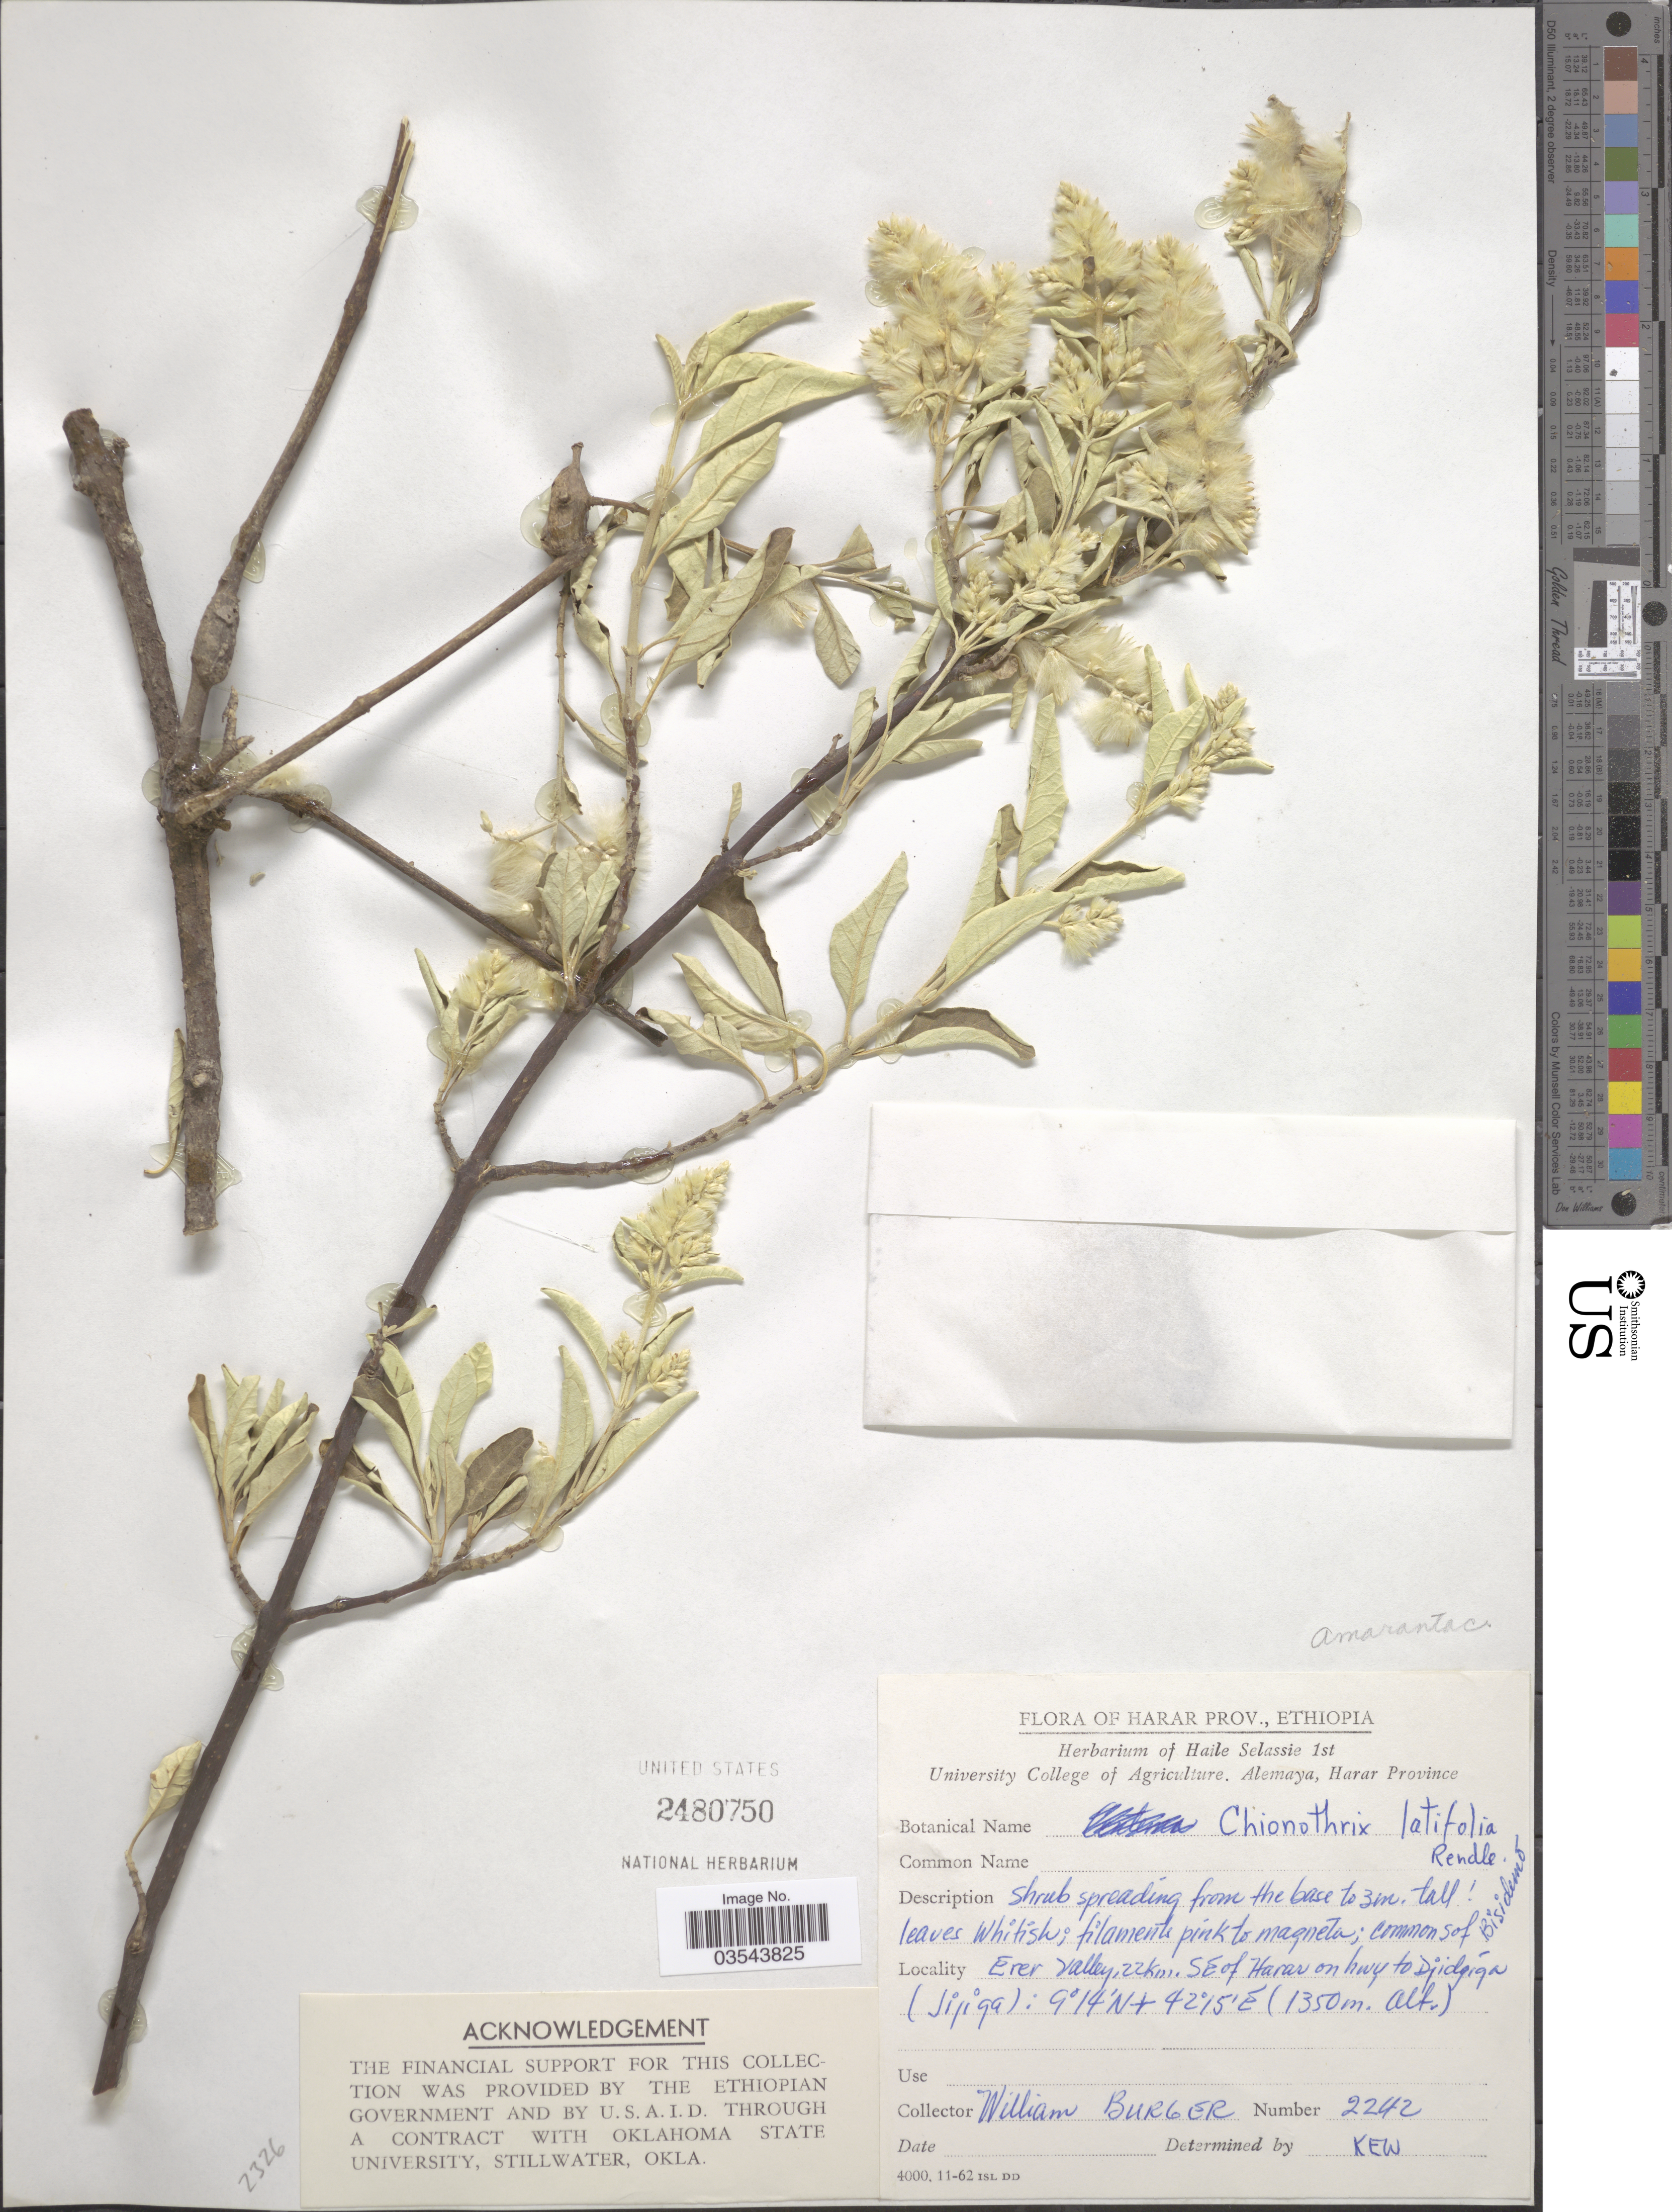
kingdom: Plantae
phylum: Tracheophyta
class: Magnoliopsida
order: Caryophyllales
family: Amaranthaceae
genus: Chionothrix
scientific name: Chionothrix latifolia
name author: Rendle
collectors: W. Burger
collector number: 2242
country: Ethiopia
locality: Harar Prov., Erer Valley, 22 km. SE of Harar on hwy to Djidgíga (Jijiga).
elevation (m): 1350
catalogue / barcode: US 2480750